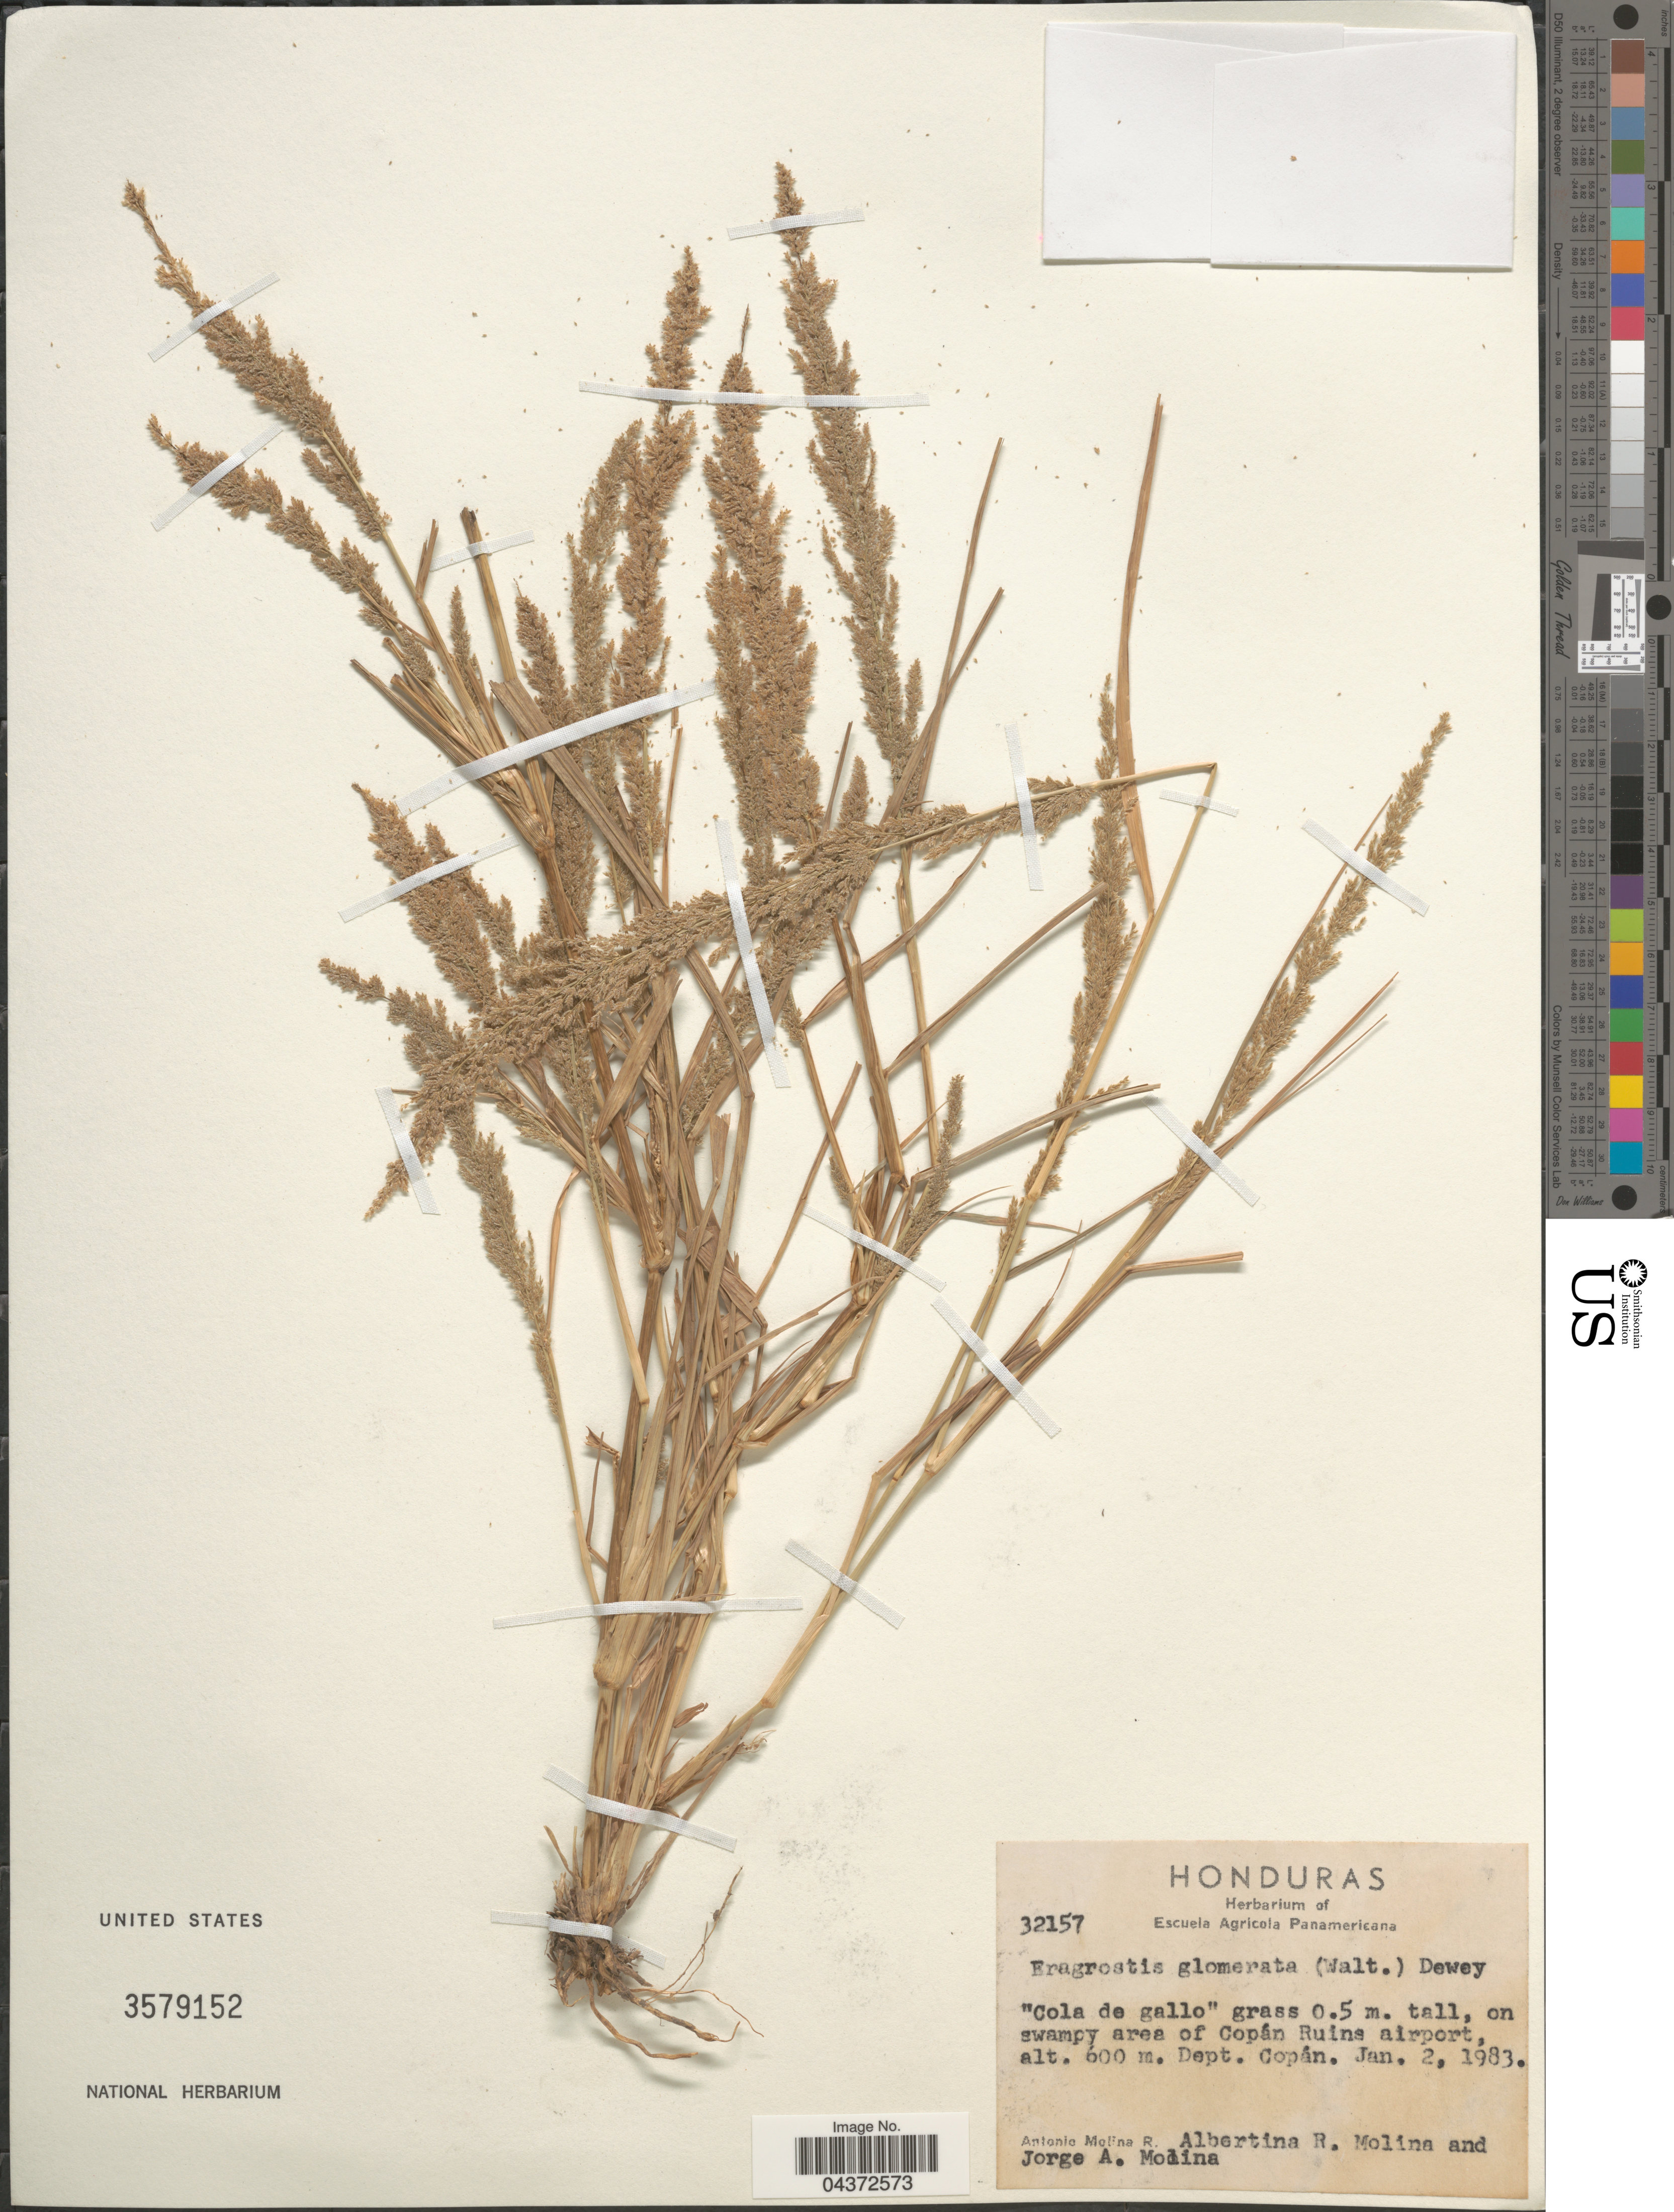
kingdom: Plantae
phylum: Tracheophyta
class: Liliopsida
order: Poales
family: Poaceae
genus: Eragrostis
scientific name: Eragrostis japonica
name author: (Thunb.) Trin.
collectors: A. Molina R., A. R. Molina & J. A. Molina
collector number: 32157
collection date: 1983-01-02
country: Honduras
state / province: Copan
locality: On swampy area of Copán Ruins airport, Dept. Copán.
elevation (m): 600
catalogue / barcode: US 3579152